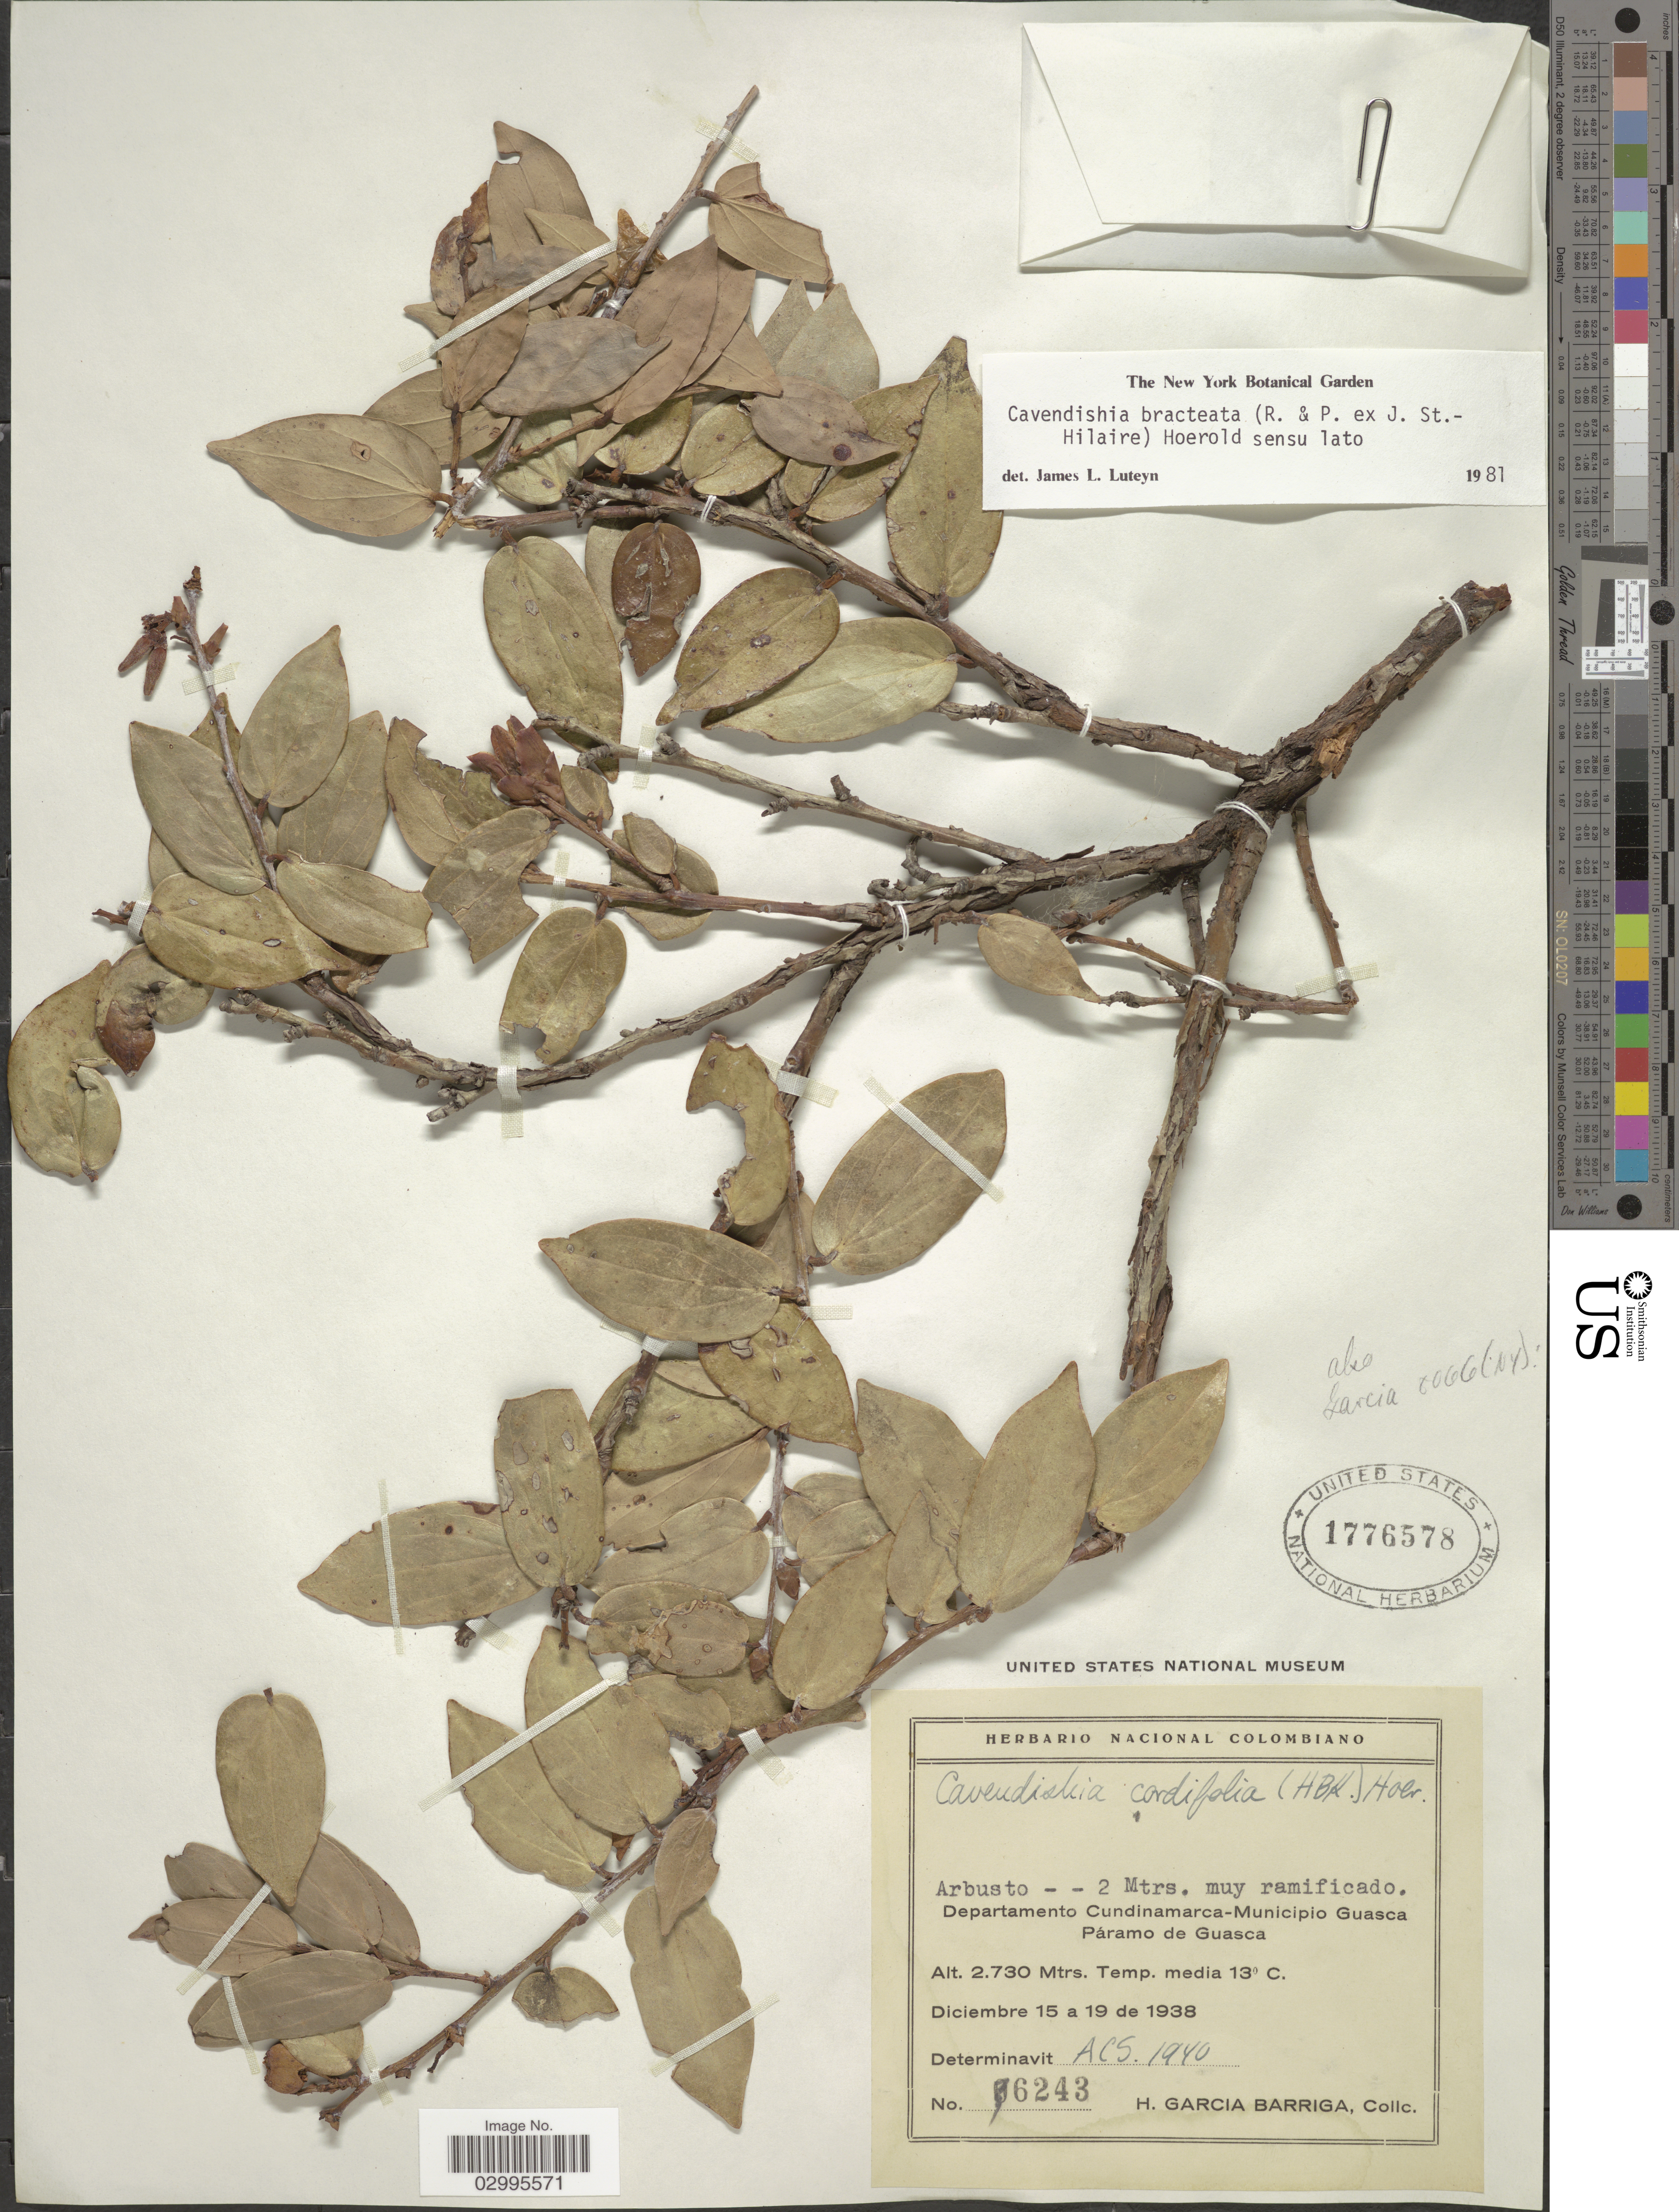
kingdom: Plantae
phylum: Tracheophyta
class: Magnoliopsida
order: Ericales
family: Ericaceae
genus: Cavendishia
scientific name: Cavendishia bracteata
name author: (Ruiz & Pav. ex J. St.-Hil.) Hoerold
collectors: H. García Barriga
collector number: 6243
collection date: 1938-12-15/1938-12-19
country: Colombia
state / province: Cundinamarca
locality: Departamento Cundinamarca - Municpio Guasca Páramo de Guasca.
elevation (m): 2730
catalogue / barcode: US 1776578